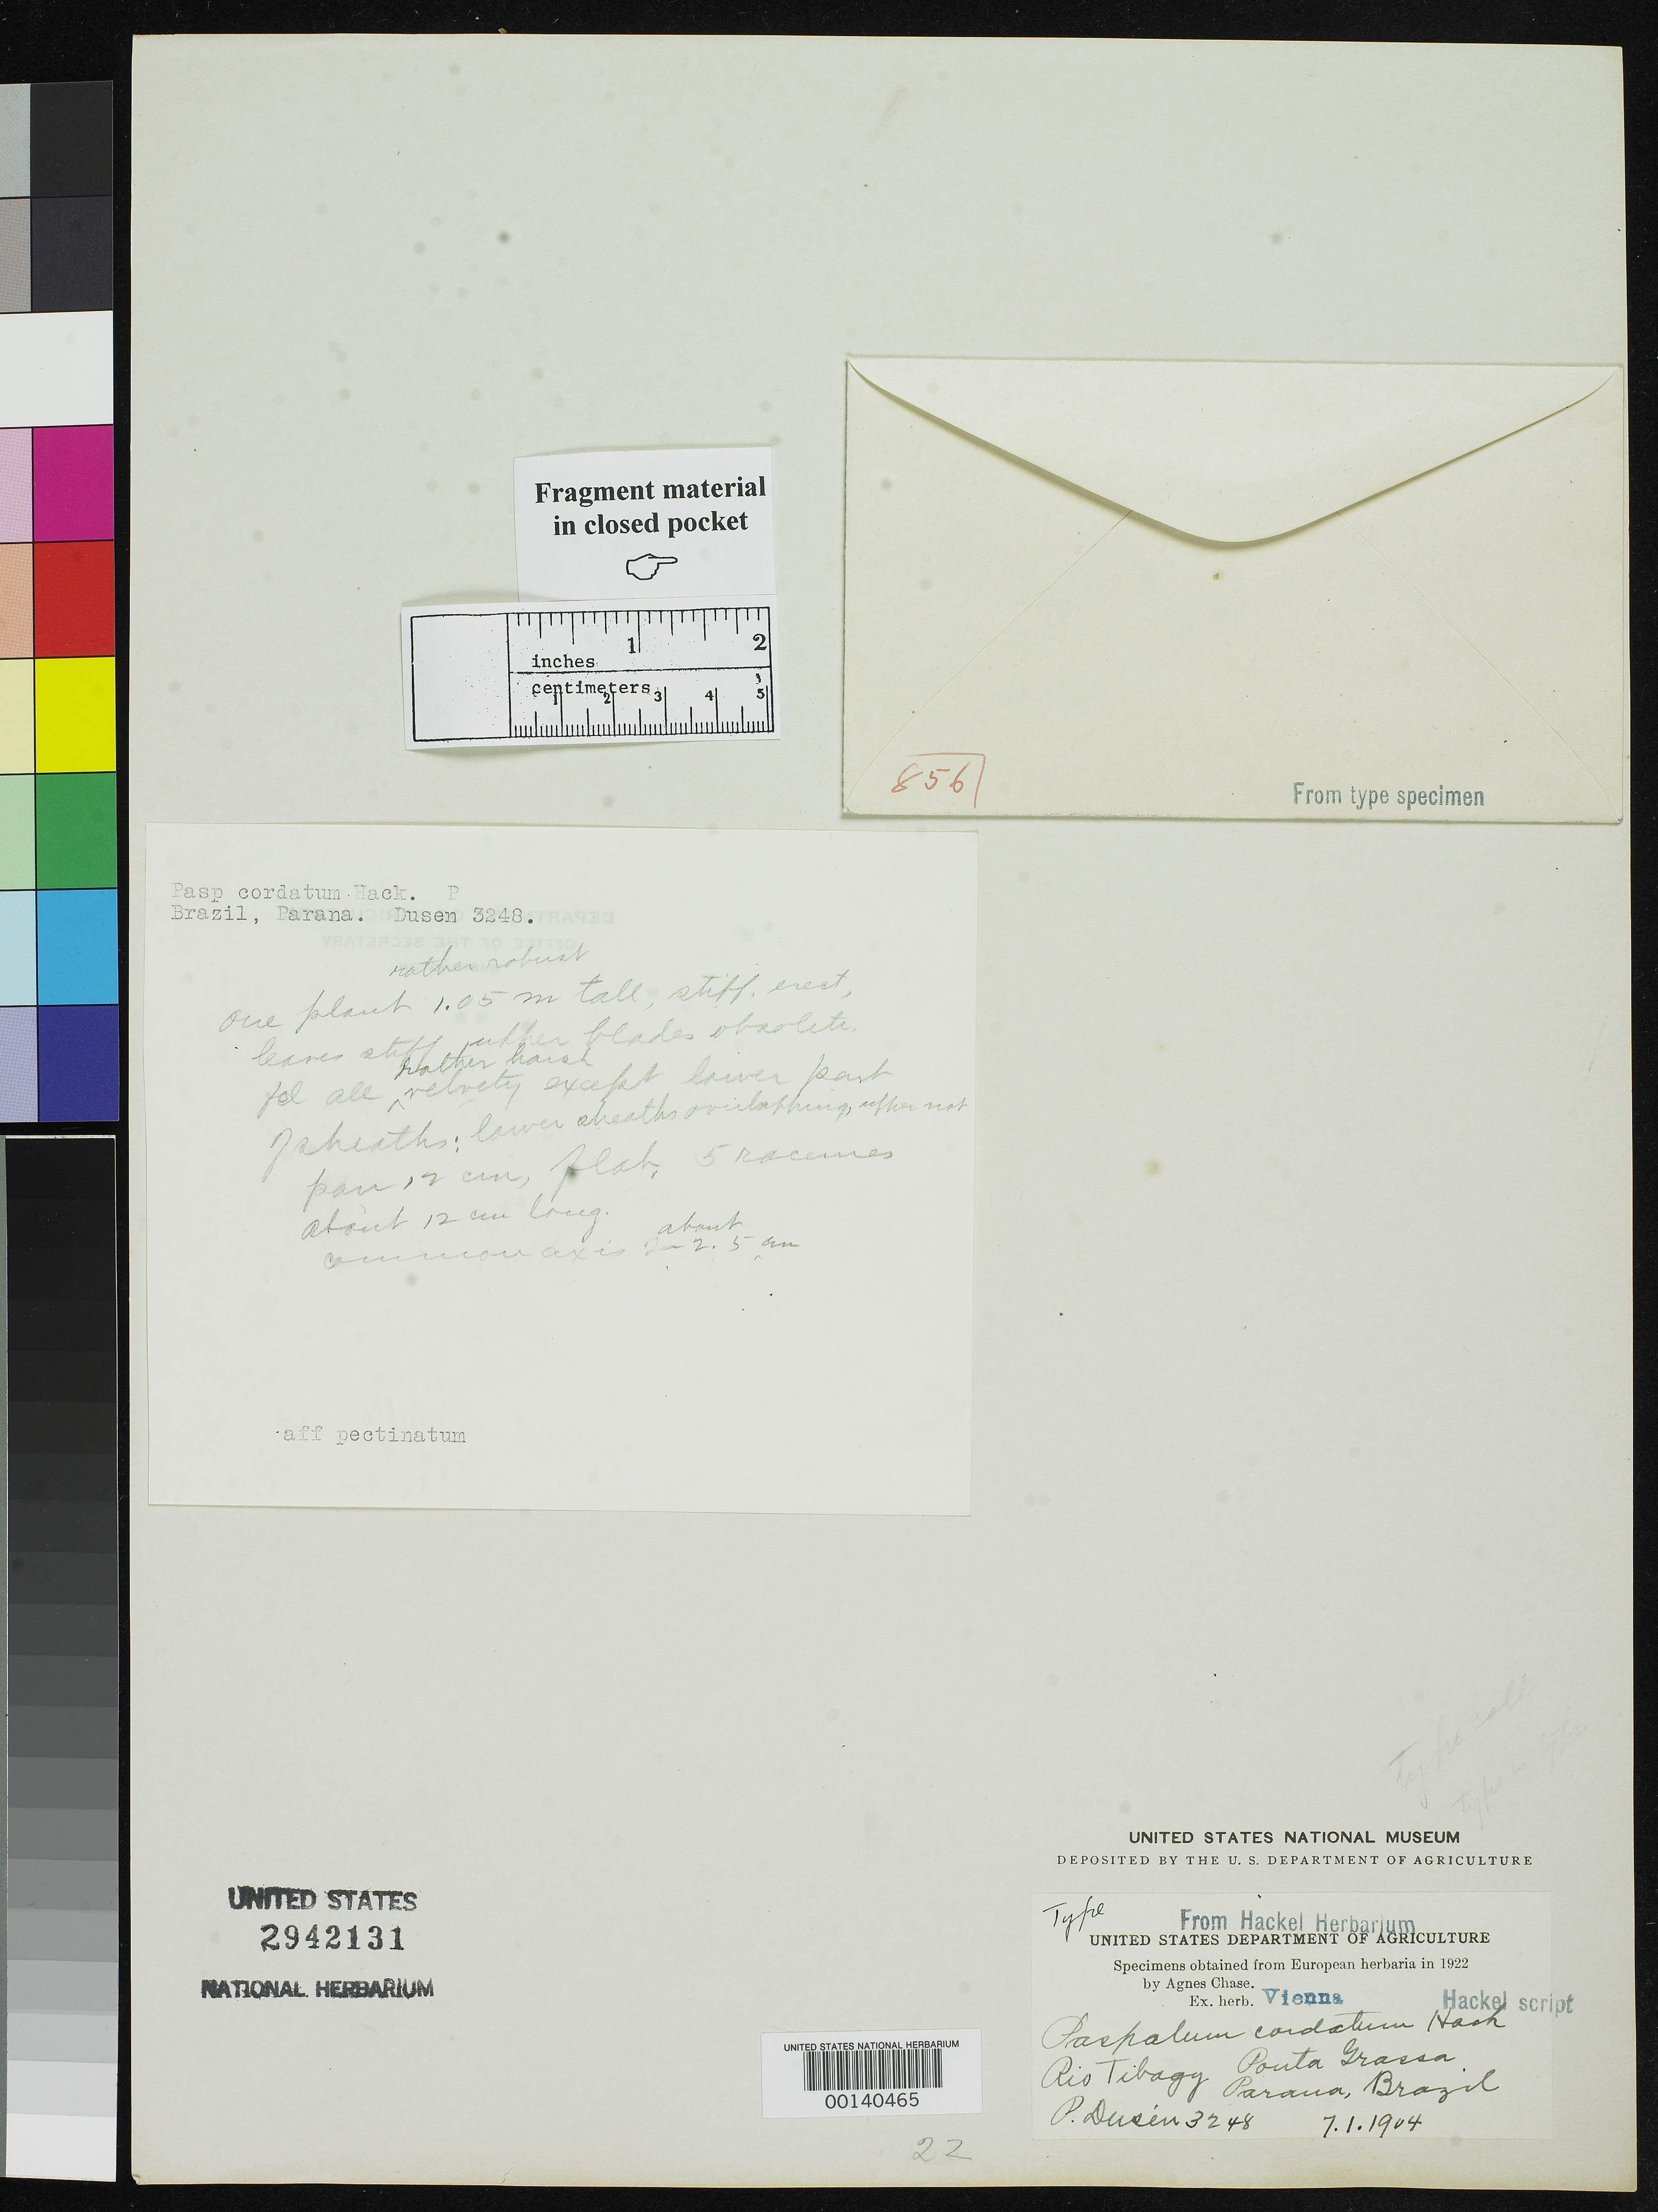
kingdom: Plantae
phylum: Tracheophyta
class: Liliopsida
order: Poales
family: Poaceae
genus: Paspalum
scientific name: Paspalum cordatum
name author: J. Hack. in Dusén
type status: Type Fragment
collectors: P. Dusén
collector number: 3248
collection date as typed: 07 Jan 1904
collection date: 1904-01-07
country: Brazil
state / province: Paraná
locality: Rio Tibagy, Ponta Grossa.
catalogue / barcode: US 2942131